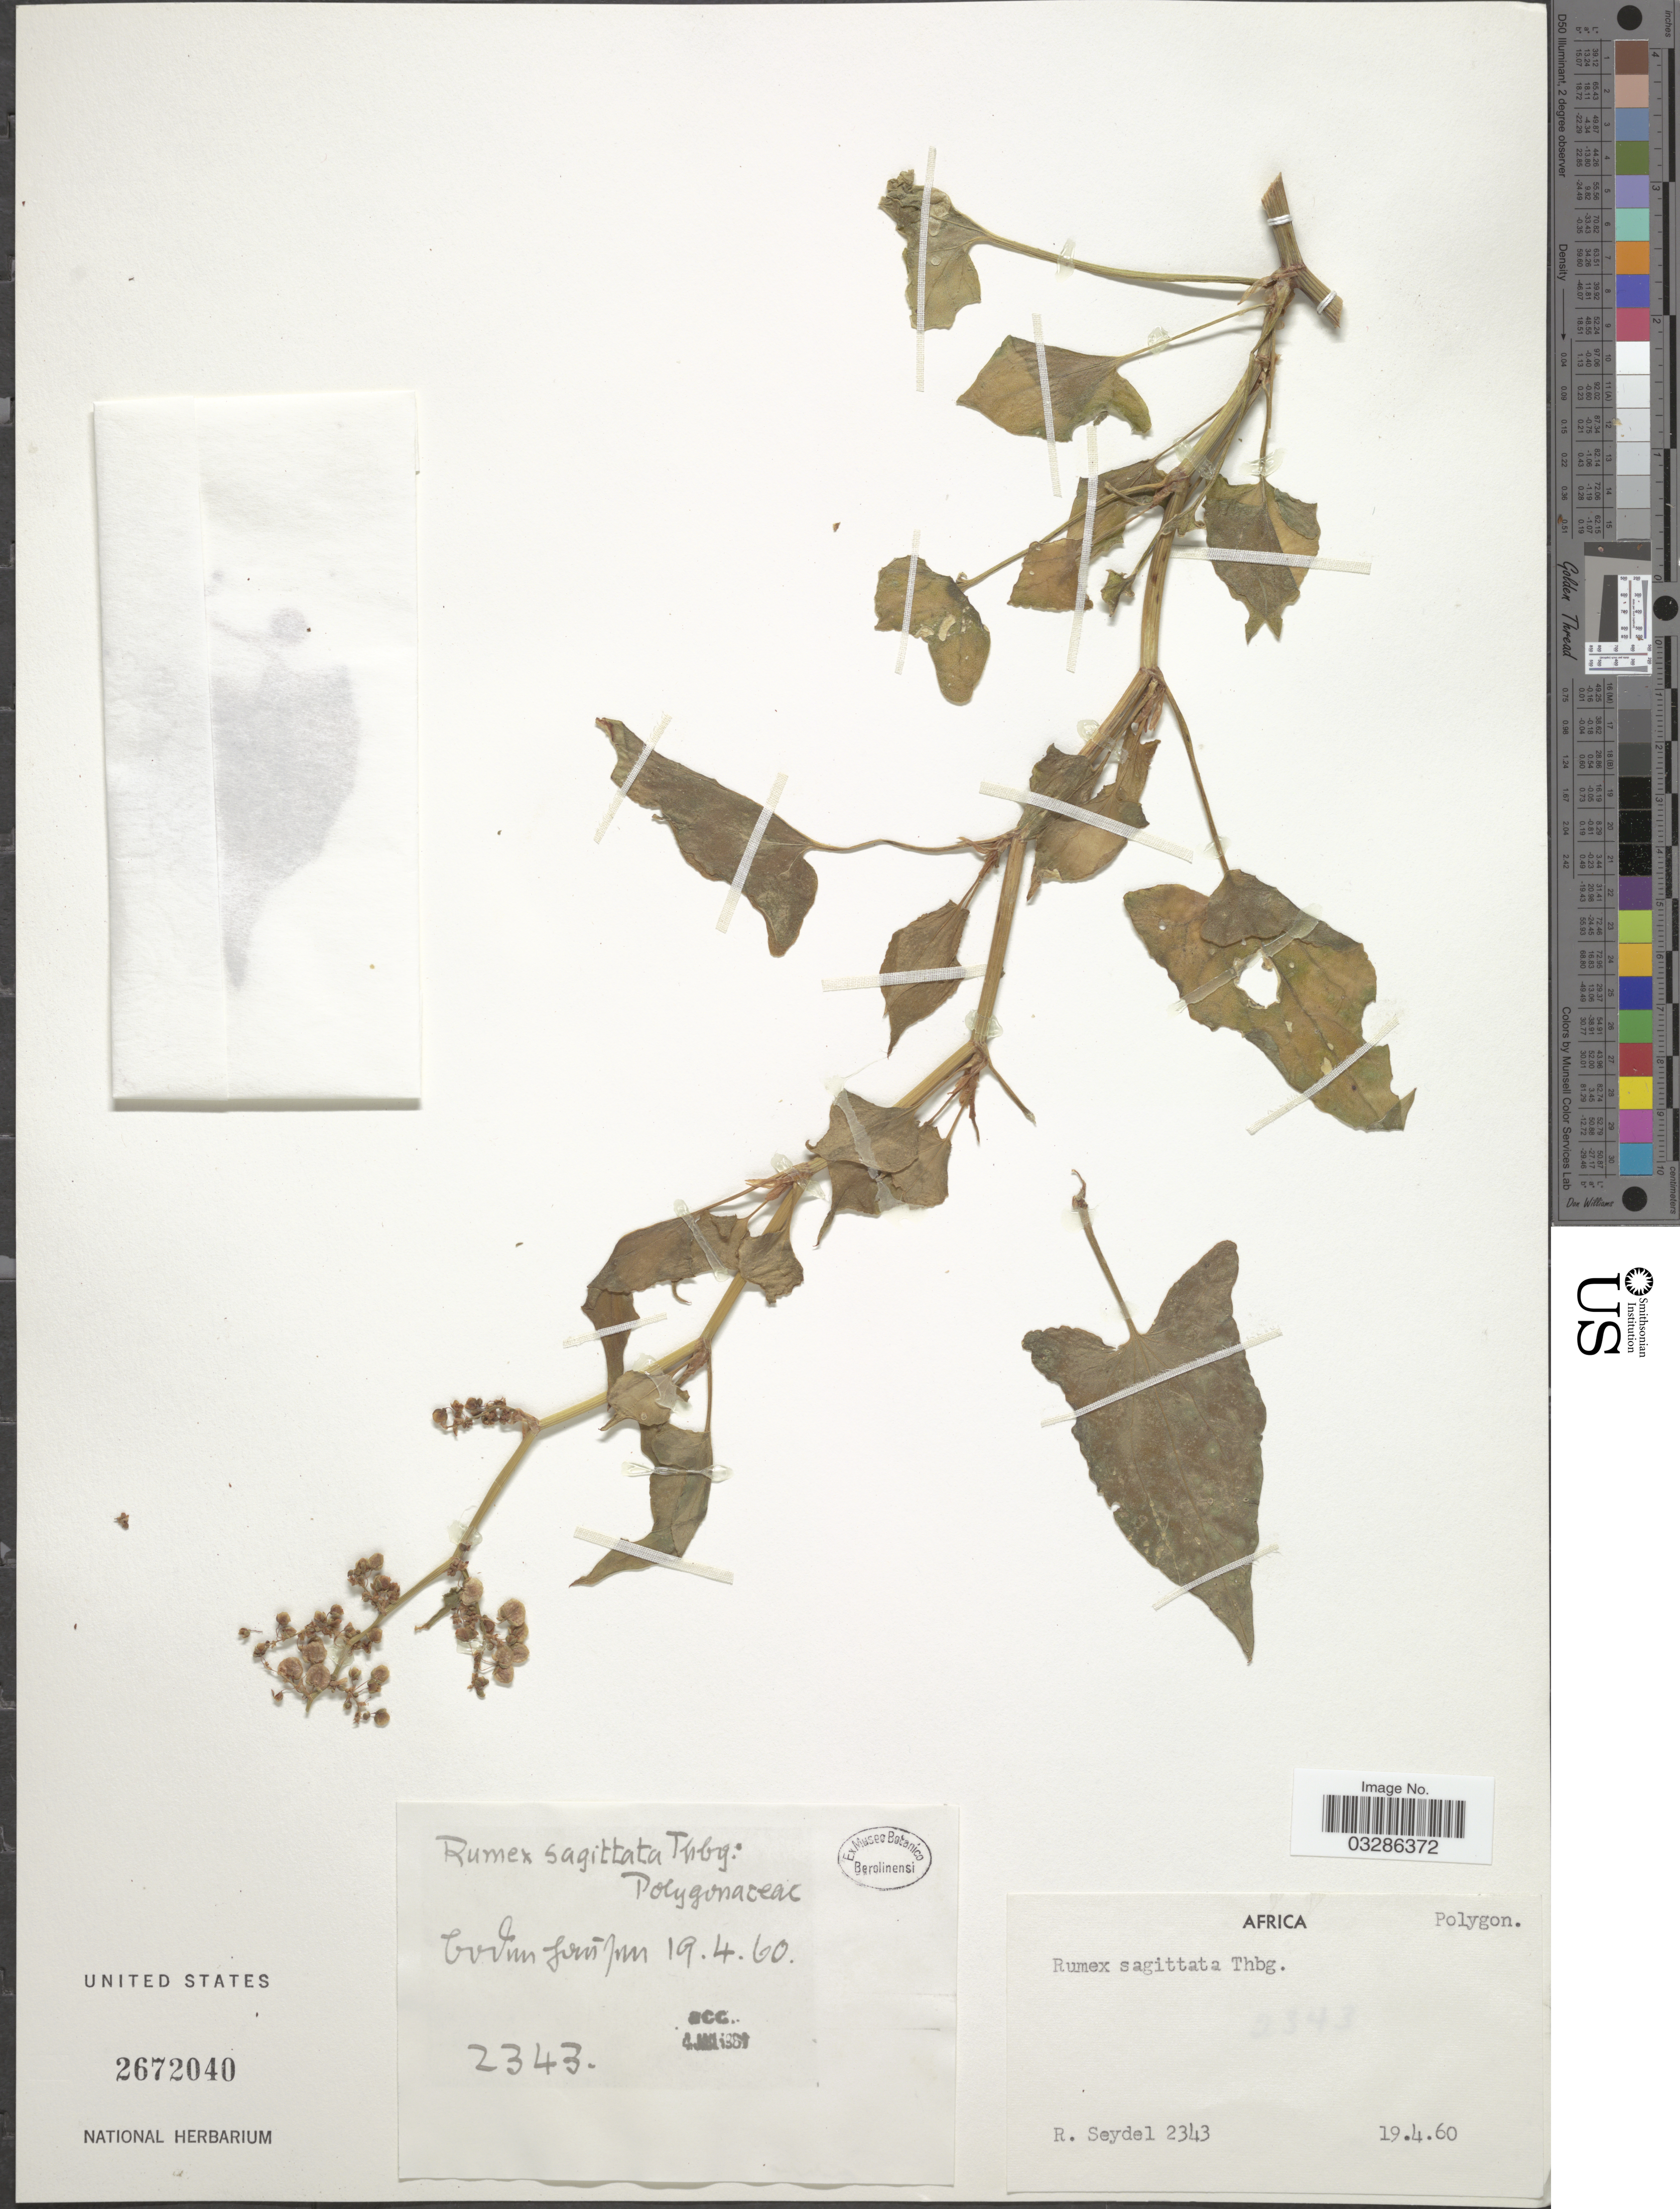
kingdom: Plantae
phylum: Tracheophyta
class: Magnoliopsida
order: Caryophyllales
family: Polygonaceae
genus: Rumex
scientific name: Rumex sagittatus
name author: Thunb.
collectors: R. Seydel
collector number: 2343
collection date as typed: Transcribed d/m/y: 19/4/60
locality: Africa. Bodinjaisjun [interpreted].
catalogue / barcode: US 2672040